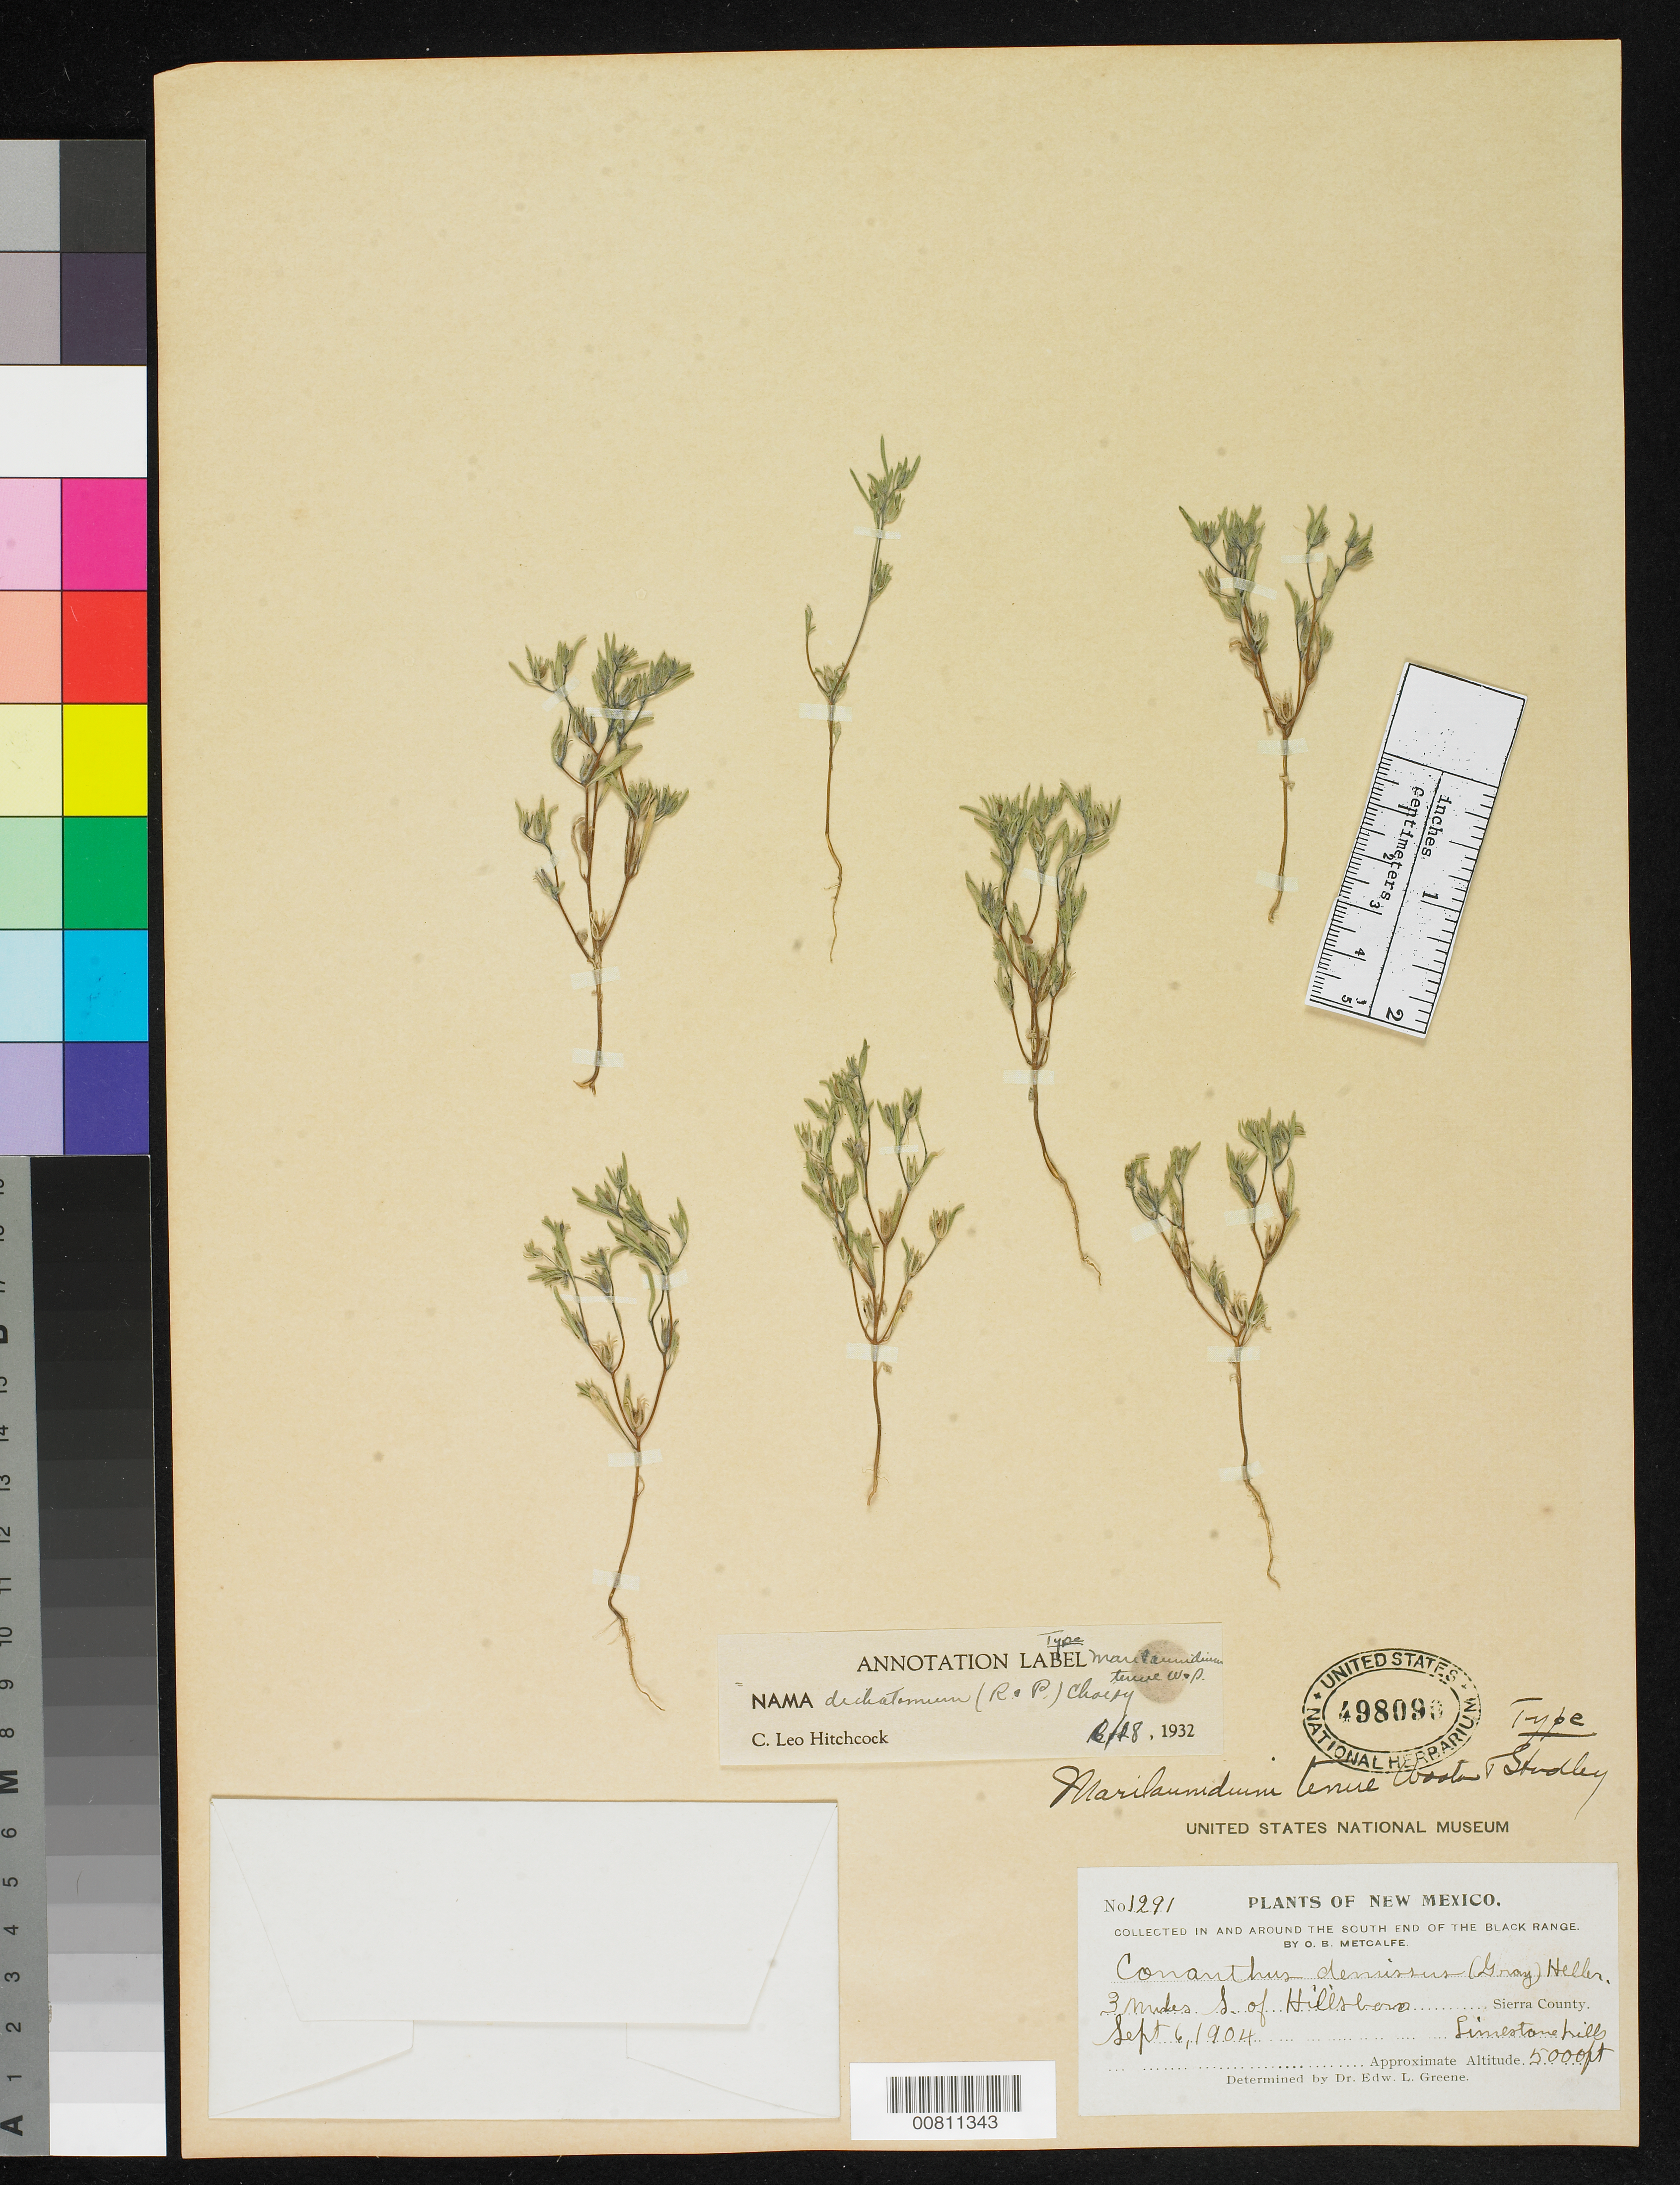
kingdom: Plantae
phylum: Tracheophyta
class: Magnoliopsida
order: Boraginales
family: Namaceae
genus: Marilaunidium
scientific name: Marilaunidium tenue Wooton & Standl., nom. illeg.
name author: Wooton & Standl.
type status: Holotype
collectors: O. B. Metcalfe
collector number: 1291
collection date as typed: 06 Sep 1904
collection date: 1904-09-06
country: United States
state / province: New Mexico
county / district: Sierra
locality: Collected in and around the south end of the Black Range. 3 miles S. of Hillsboro, Sierra County.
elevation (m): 1524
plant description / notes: Cited as "Nama tenue (Wooton & Standl.) Tidestr." in Fl. Arizon & N. Mex.: 560 (1941).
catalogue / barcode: US 498090